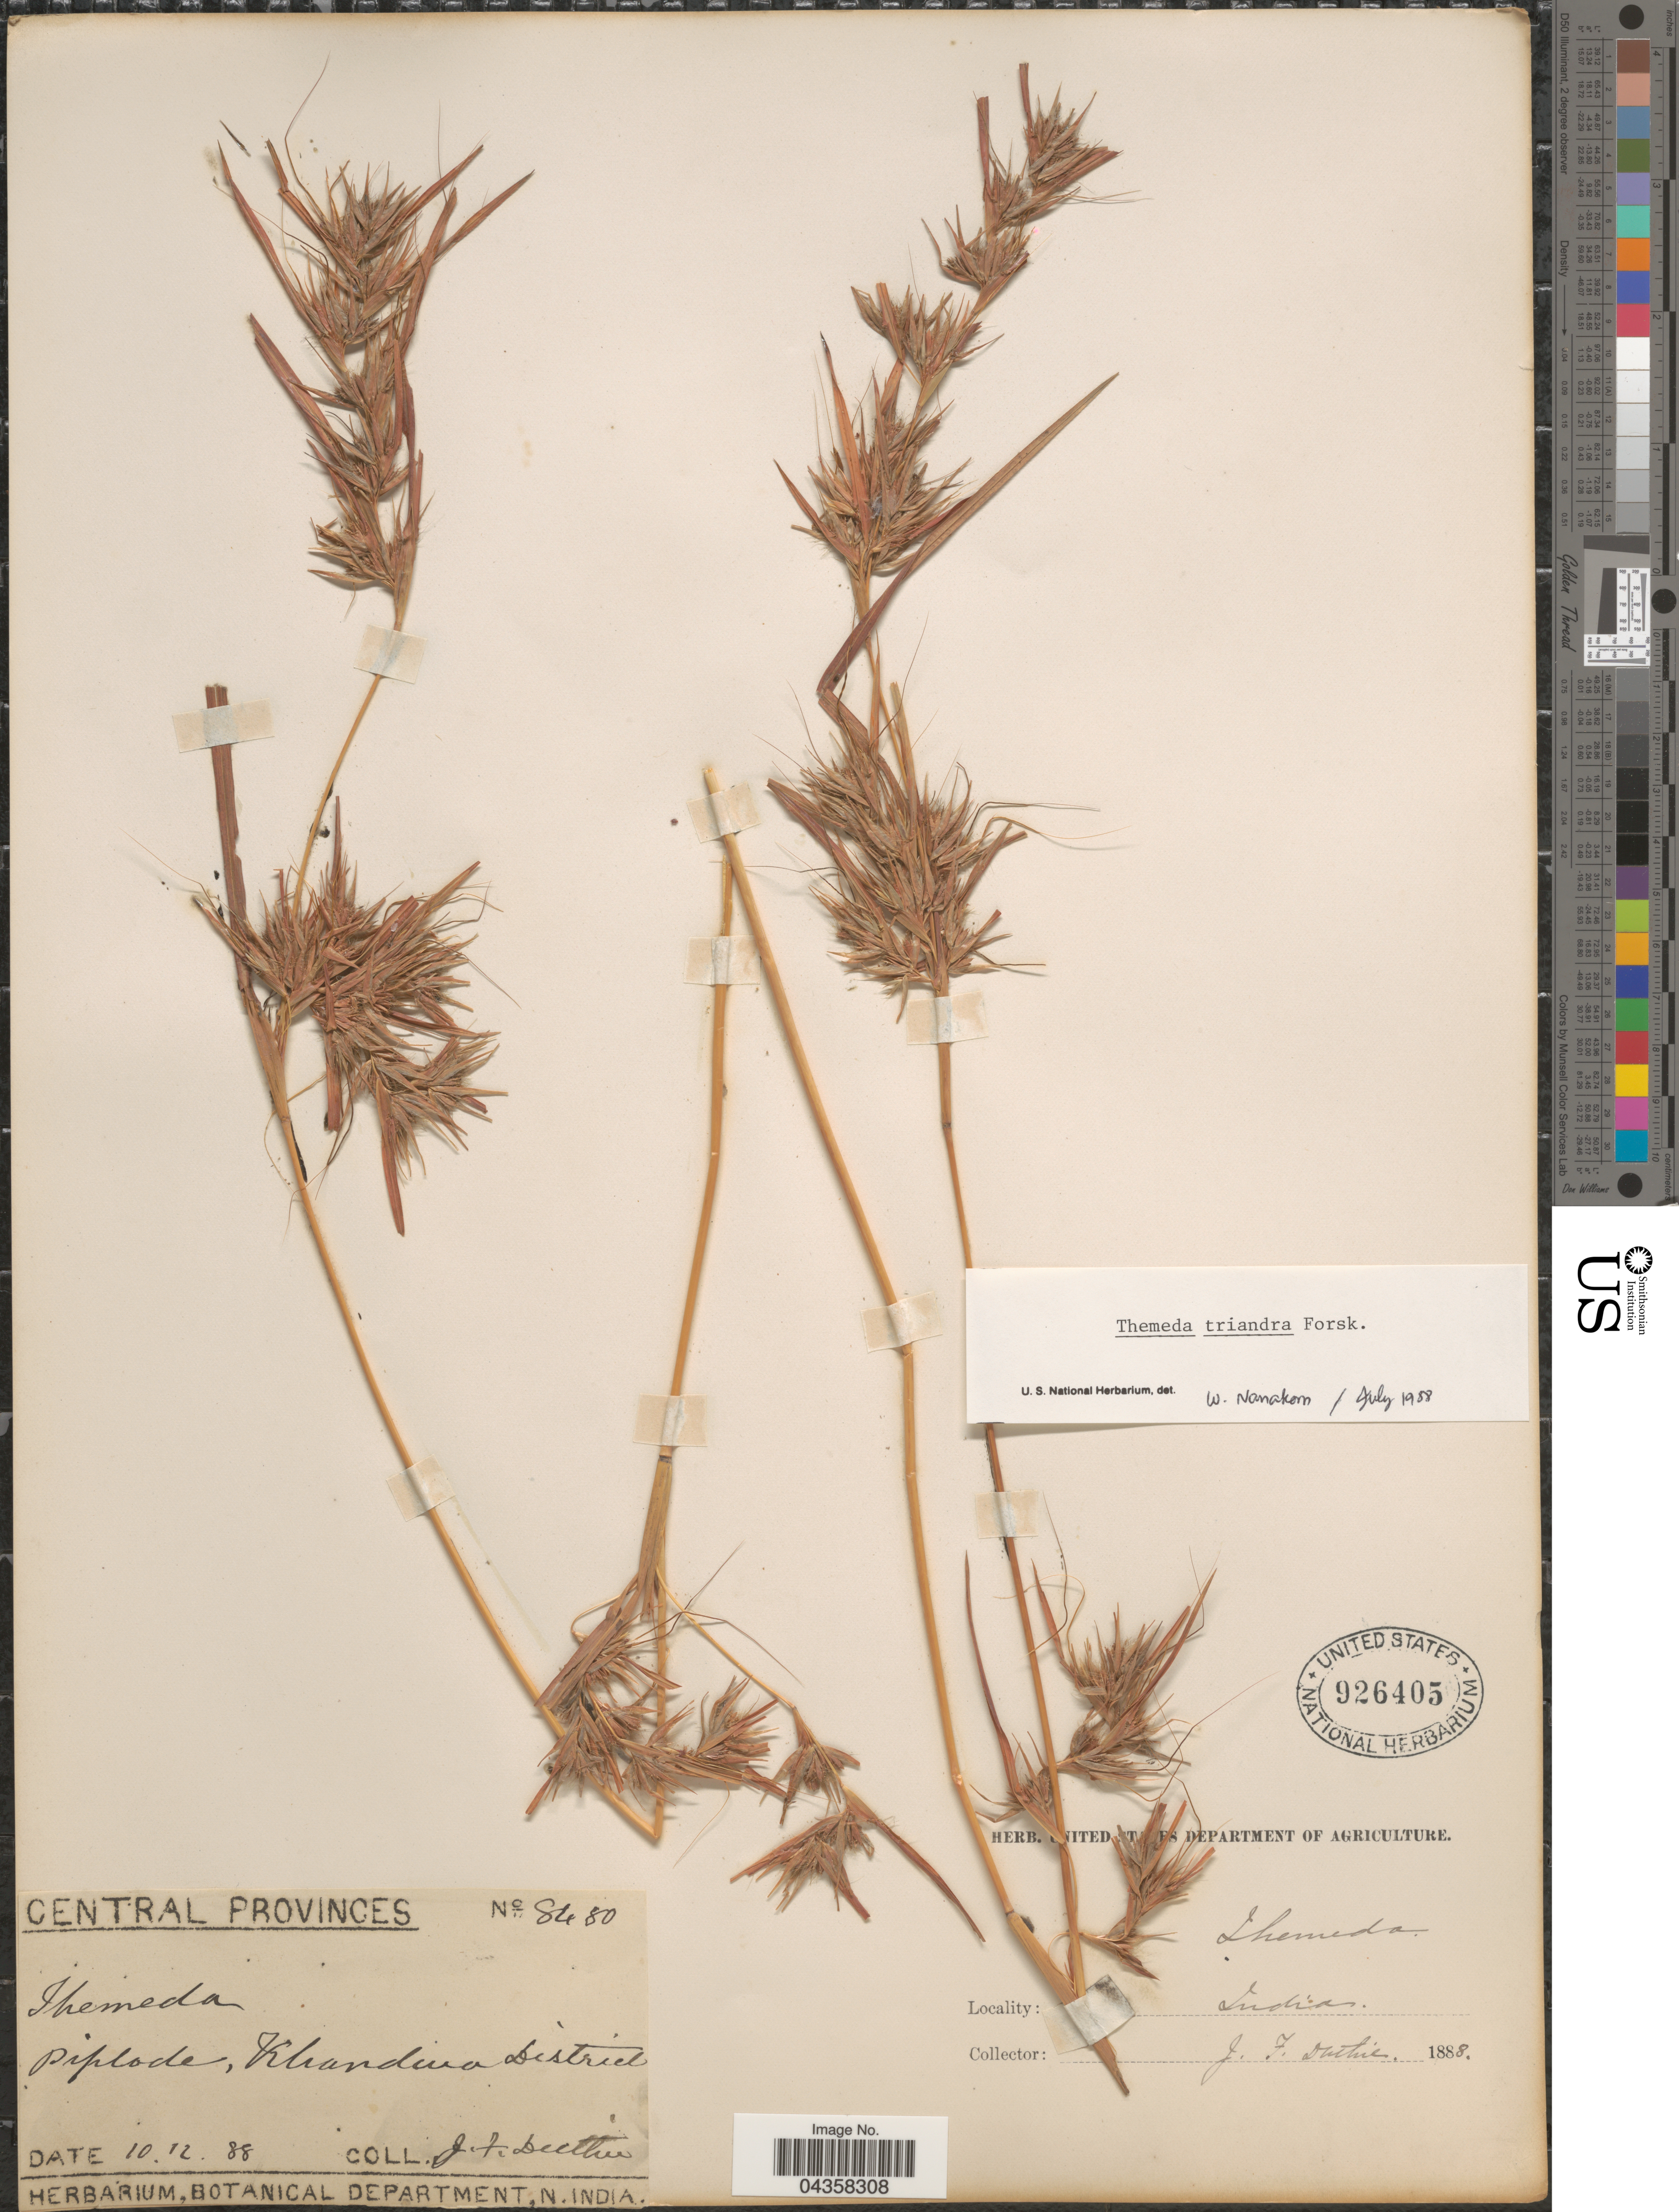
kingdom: Plantae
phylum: Tracheophyta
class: Liliopsida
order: Poales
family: Poaceae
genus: Themeda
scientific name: Themeda triandra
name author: Forssk.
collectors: J. F. Duthie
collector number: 8480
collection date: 1888-12-10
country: India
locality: Central Provinces. Piplode, Khandwa District.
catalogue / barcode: US 926405